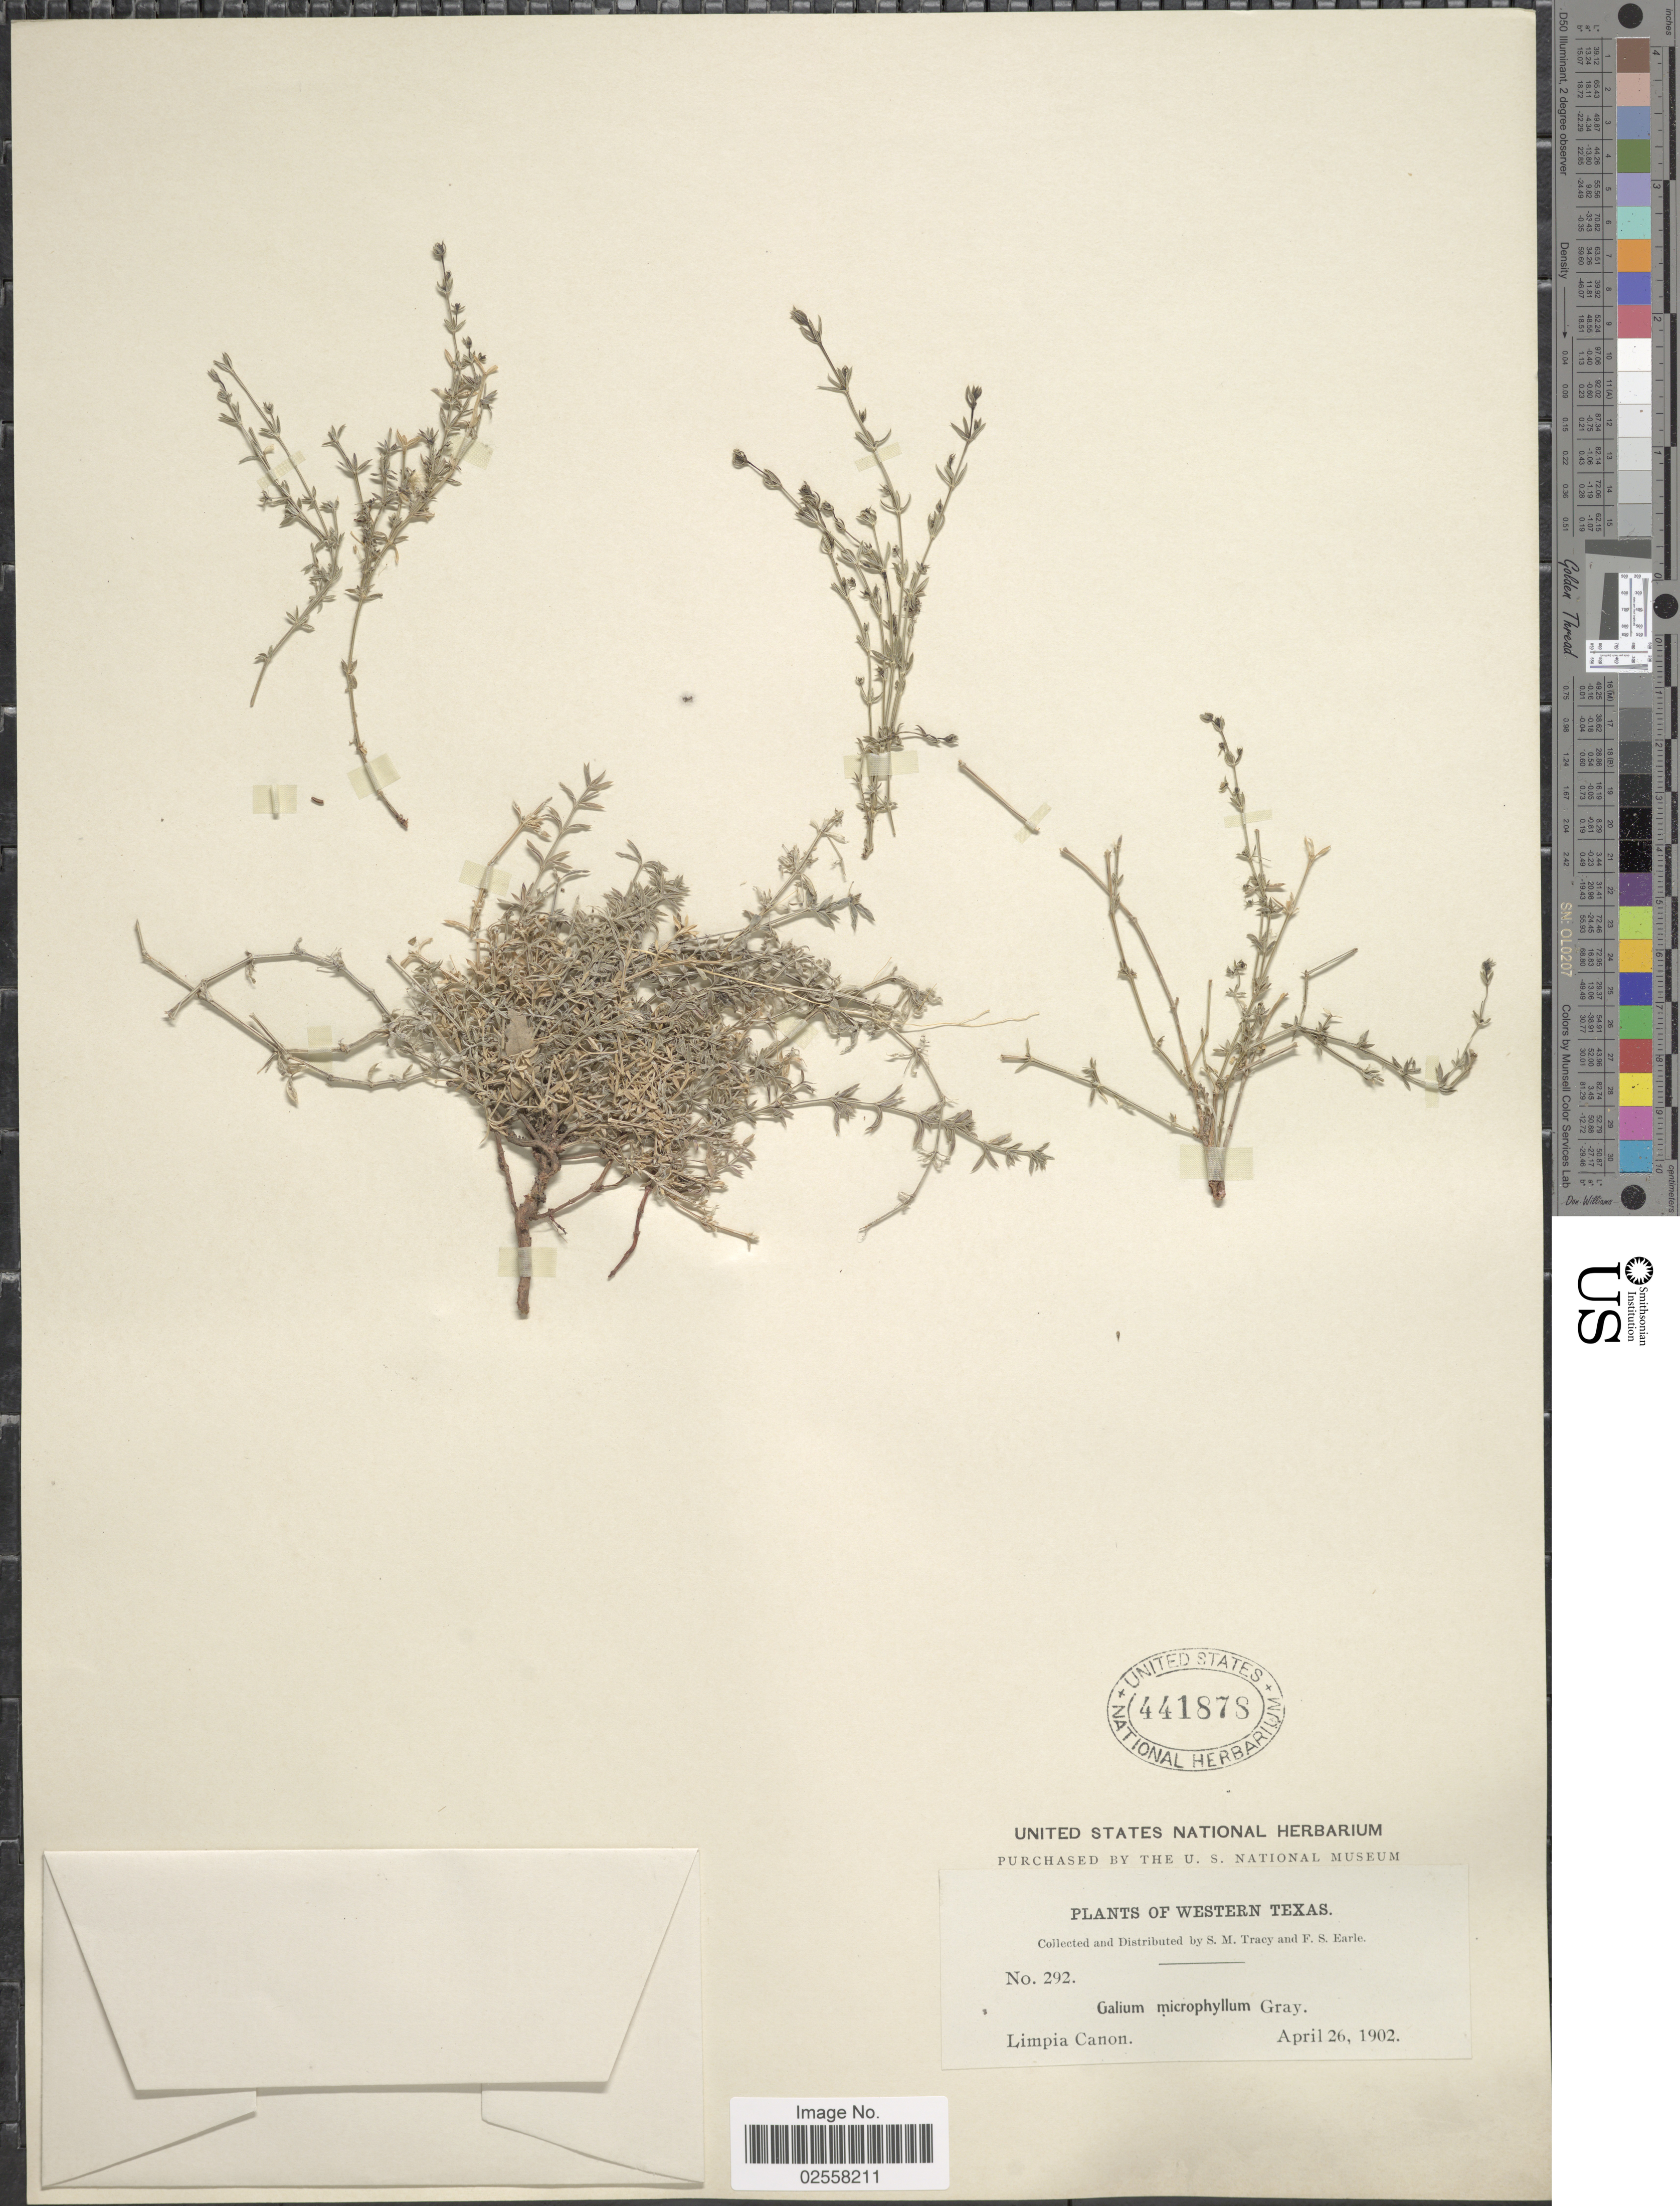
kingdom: Plantae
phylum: Tracheophyta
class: Magnoliopsida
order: Gentianales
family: Rubiaceae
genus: Galium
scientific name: Galium microphyllum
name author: A. Gray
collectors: S. M. Tracy & F. S. Earle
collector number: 292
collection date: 1902-04-26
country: United States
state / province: Texas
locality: Wetern Texas, Limpia Canon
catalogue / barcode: US 441878